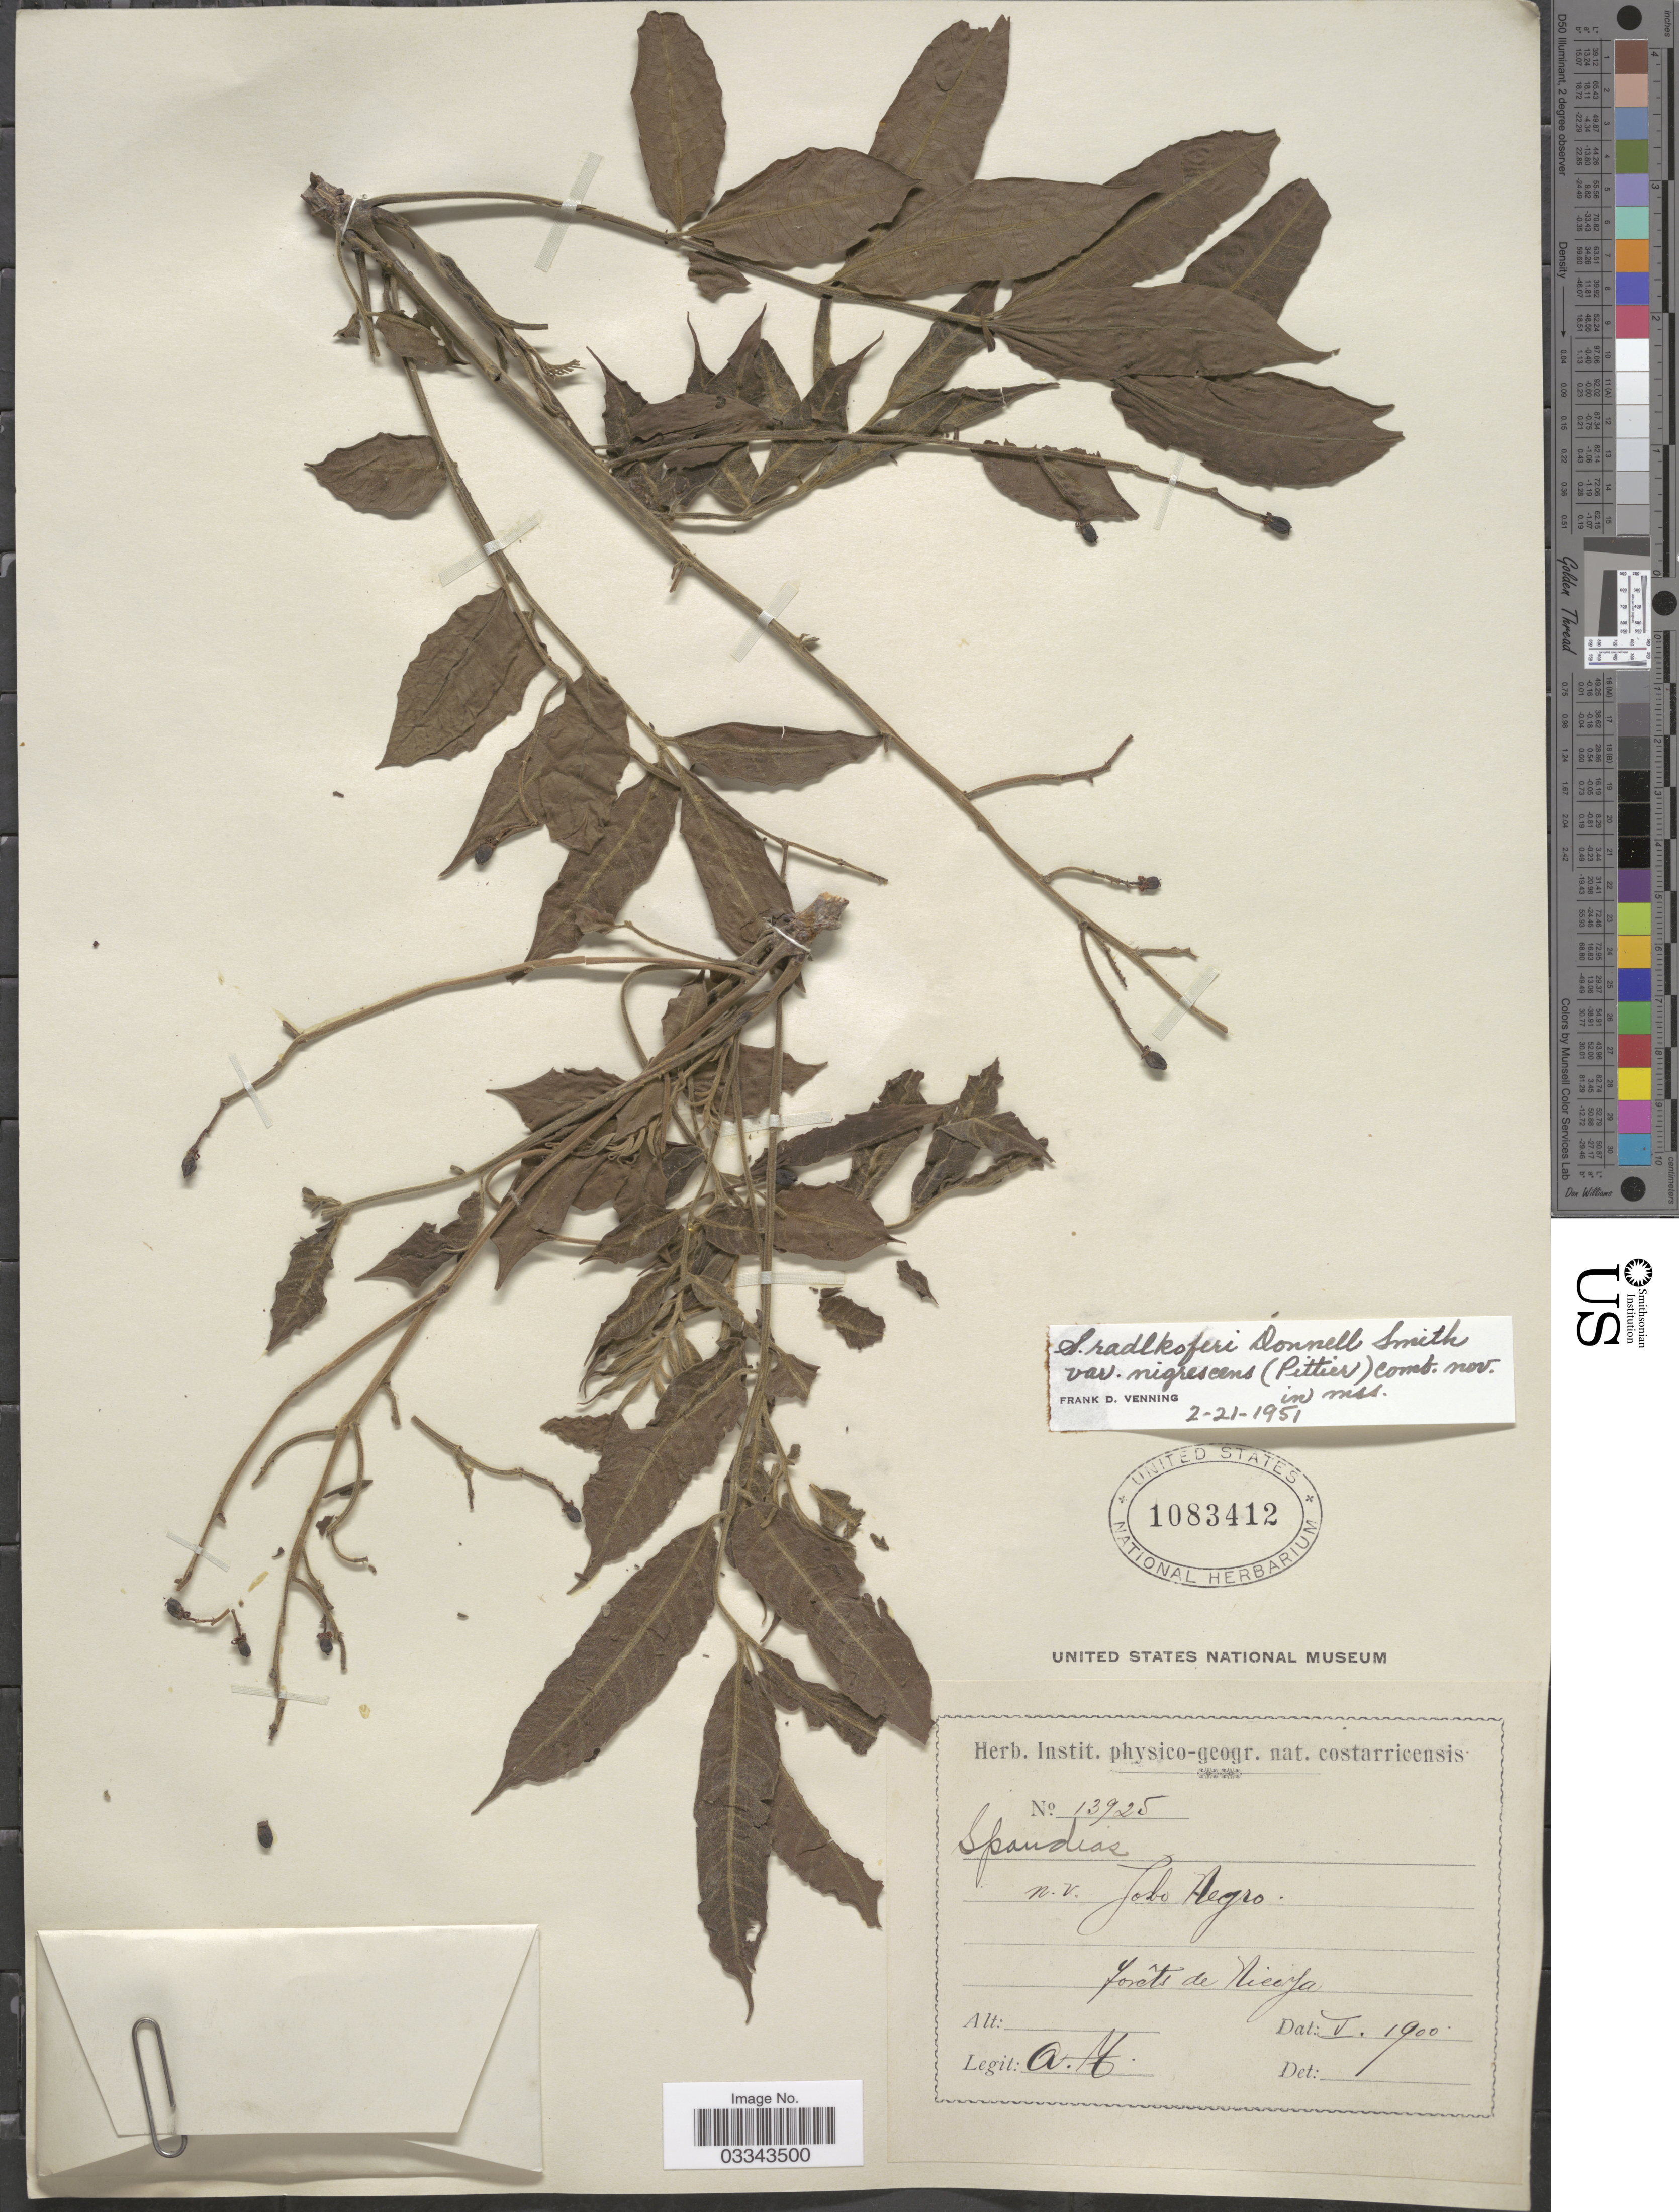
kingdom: Plantae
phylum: Tracheophyta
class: Magnoliopsida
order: Sapindales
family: Anacardiaceae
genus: Spondias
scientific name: Spondias radlkoferi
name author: Donn. Sm.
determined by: Mitchell, John D.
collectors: A. T.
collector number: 13925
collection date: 1900-05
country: Costa Rica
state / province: Guanacaste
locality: Forêts de Nicoya.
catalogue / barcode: US 1083412